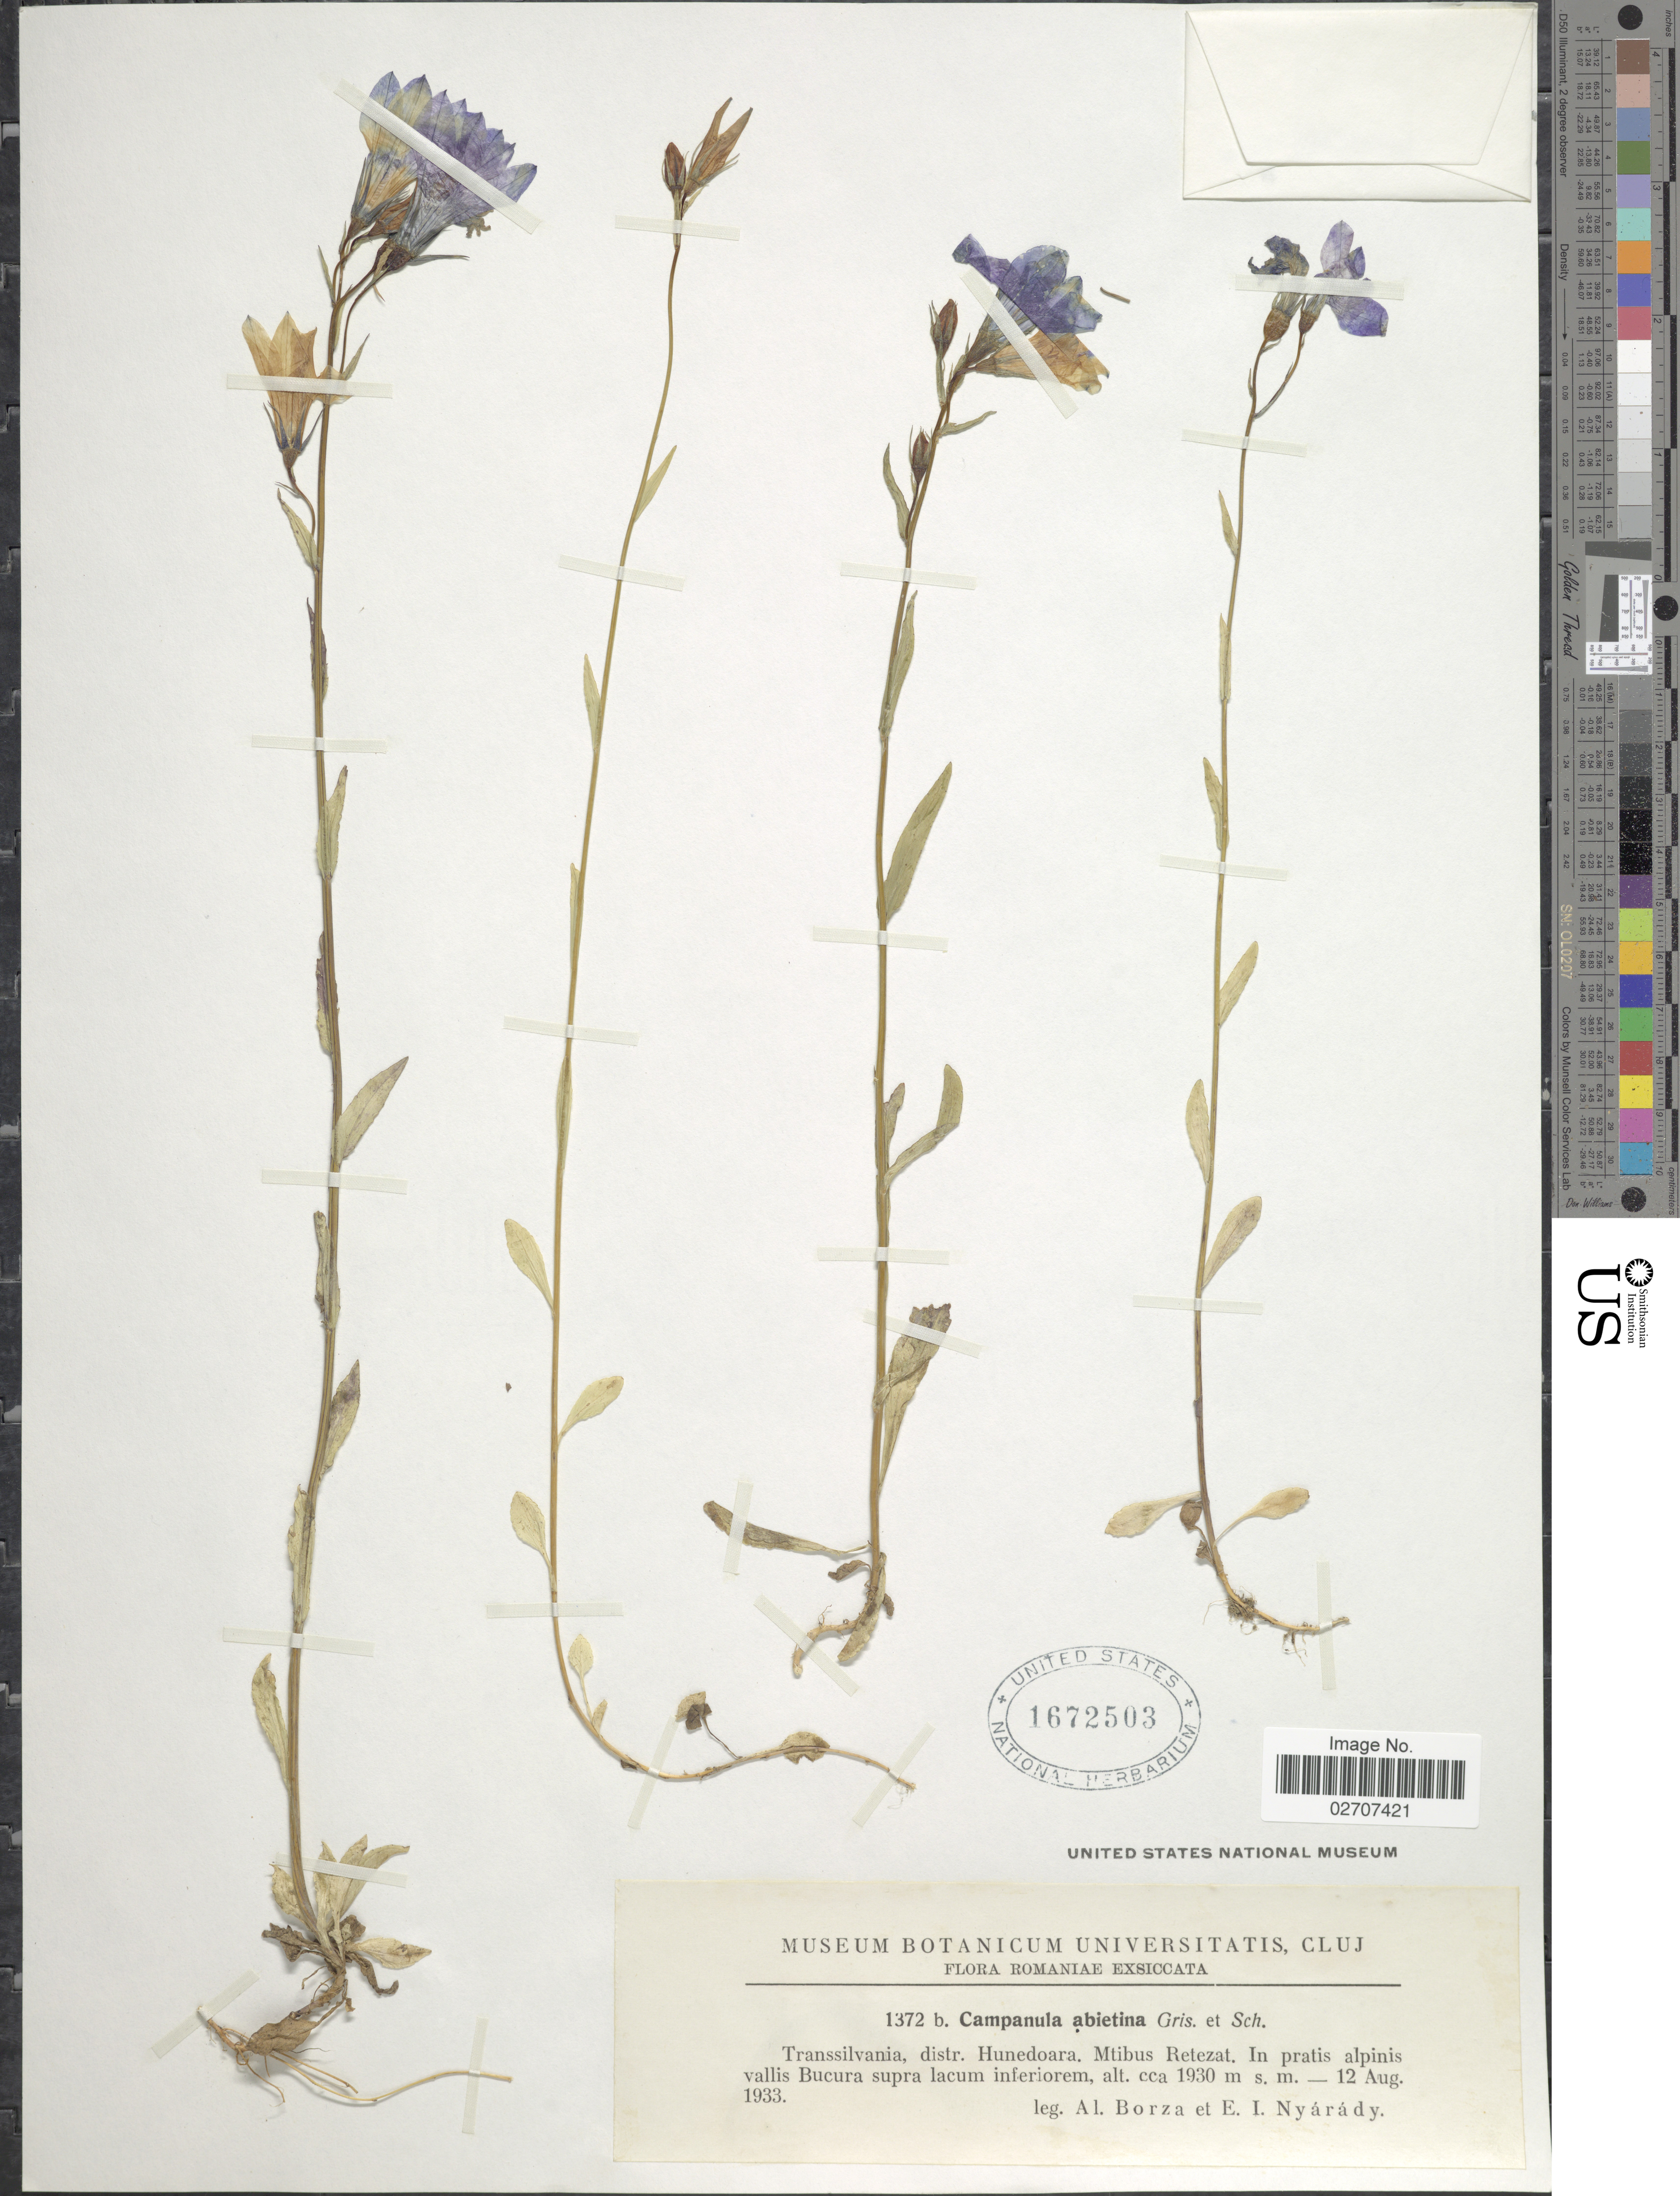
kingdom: Plantae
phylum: Tracheophyta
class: Magnoliopsida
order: Asterales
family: Campanulaceae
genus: Campanula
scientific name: Campanula abietina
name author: Griseb. & Schenk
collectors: A. Borza & E. Nyárády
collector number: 1372 b.?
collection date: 1933-08-12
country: Romania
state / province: Hunedoara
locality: Transsilvania, Mtibus Retezat, in pratis alpinis vallis Bucura supra lacum inferiorem.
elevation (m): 1930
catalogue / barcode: US 1672503